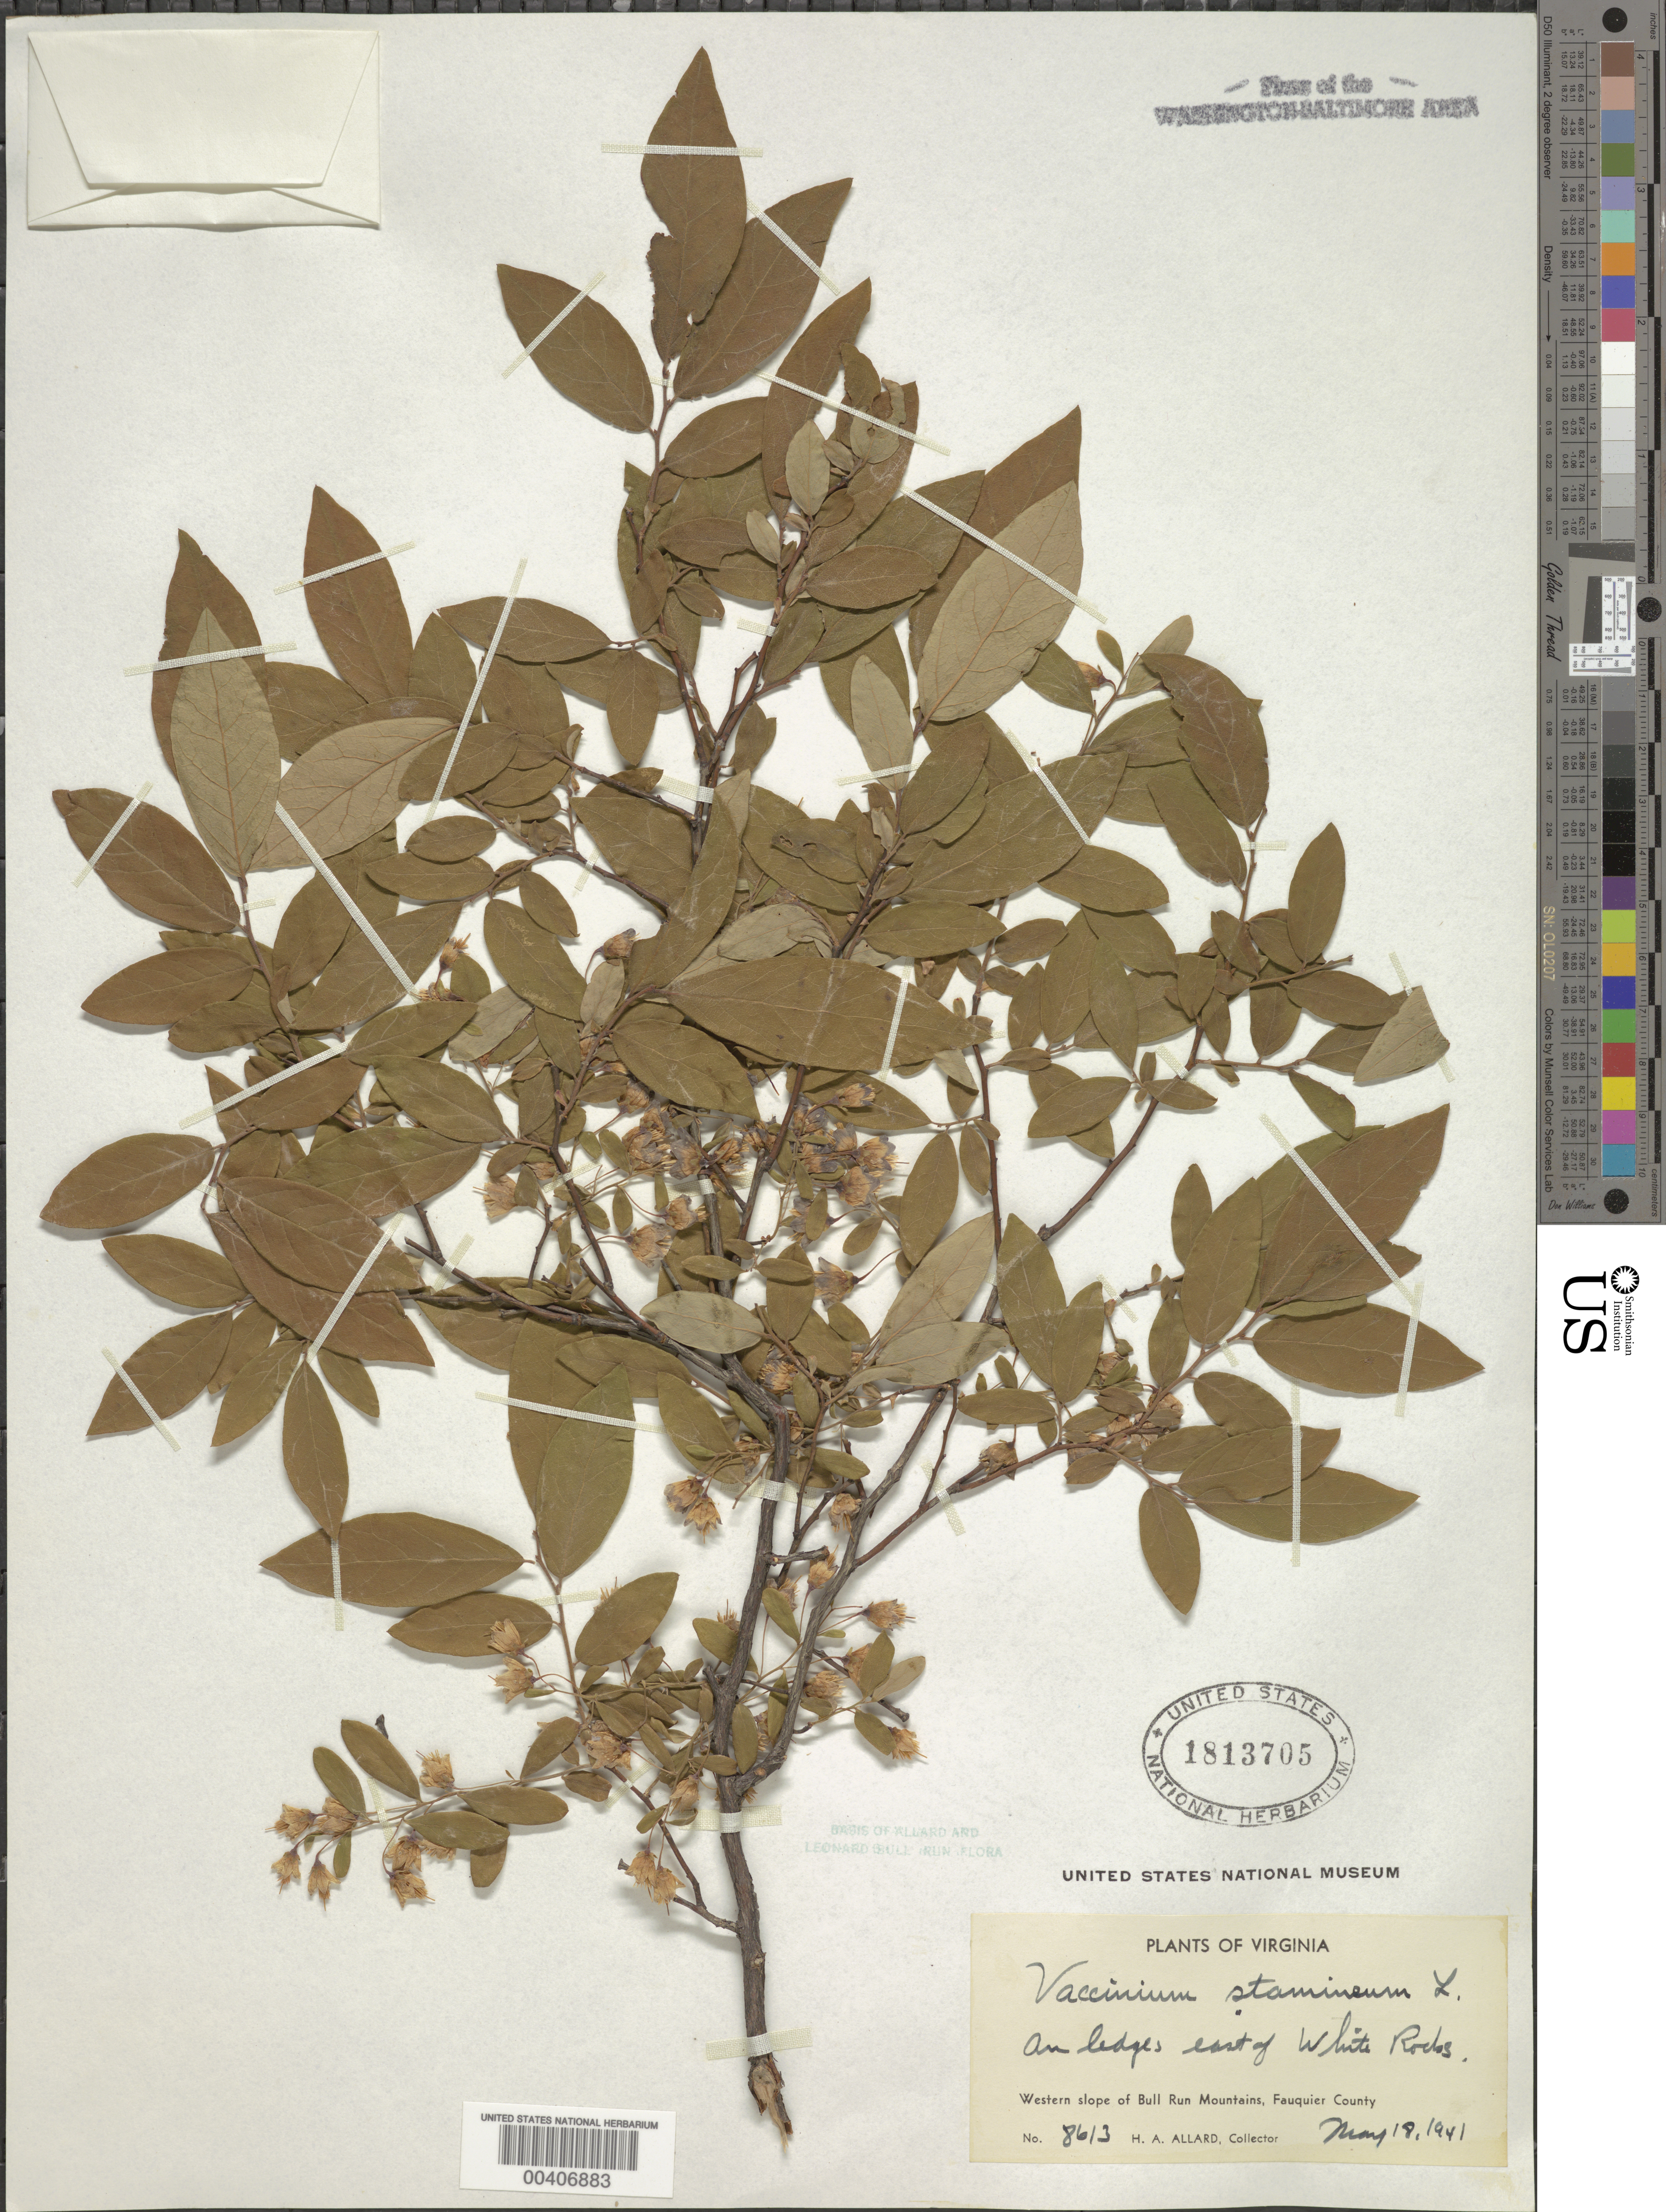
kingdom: Plantae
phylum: Tracheophyta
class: Magnoliopsida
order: Ericales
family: Ericaceae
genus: Vaccinium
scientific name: Vaccinium stamineum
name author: L.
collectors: H. A. Allard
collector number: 8613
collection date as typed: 18 May 1941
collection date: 1941-05-18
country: United States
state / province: Virginia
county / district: Fauquier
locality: East of White Rocks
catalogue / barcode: US 1813705